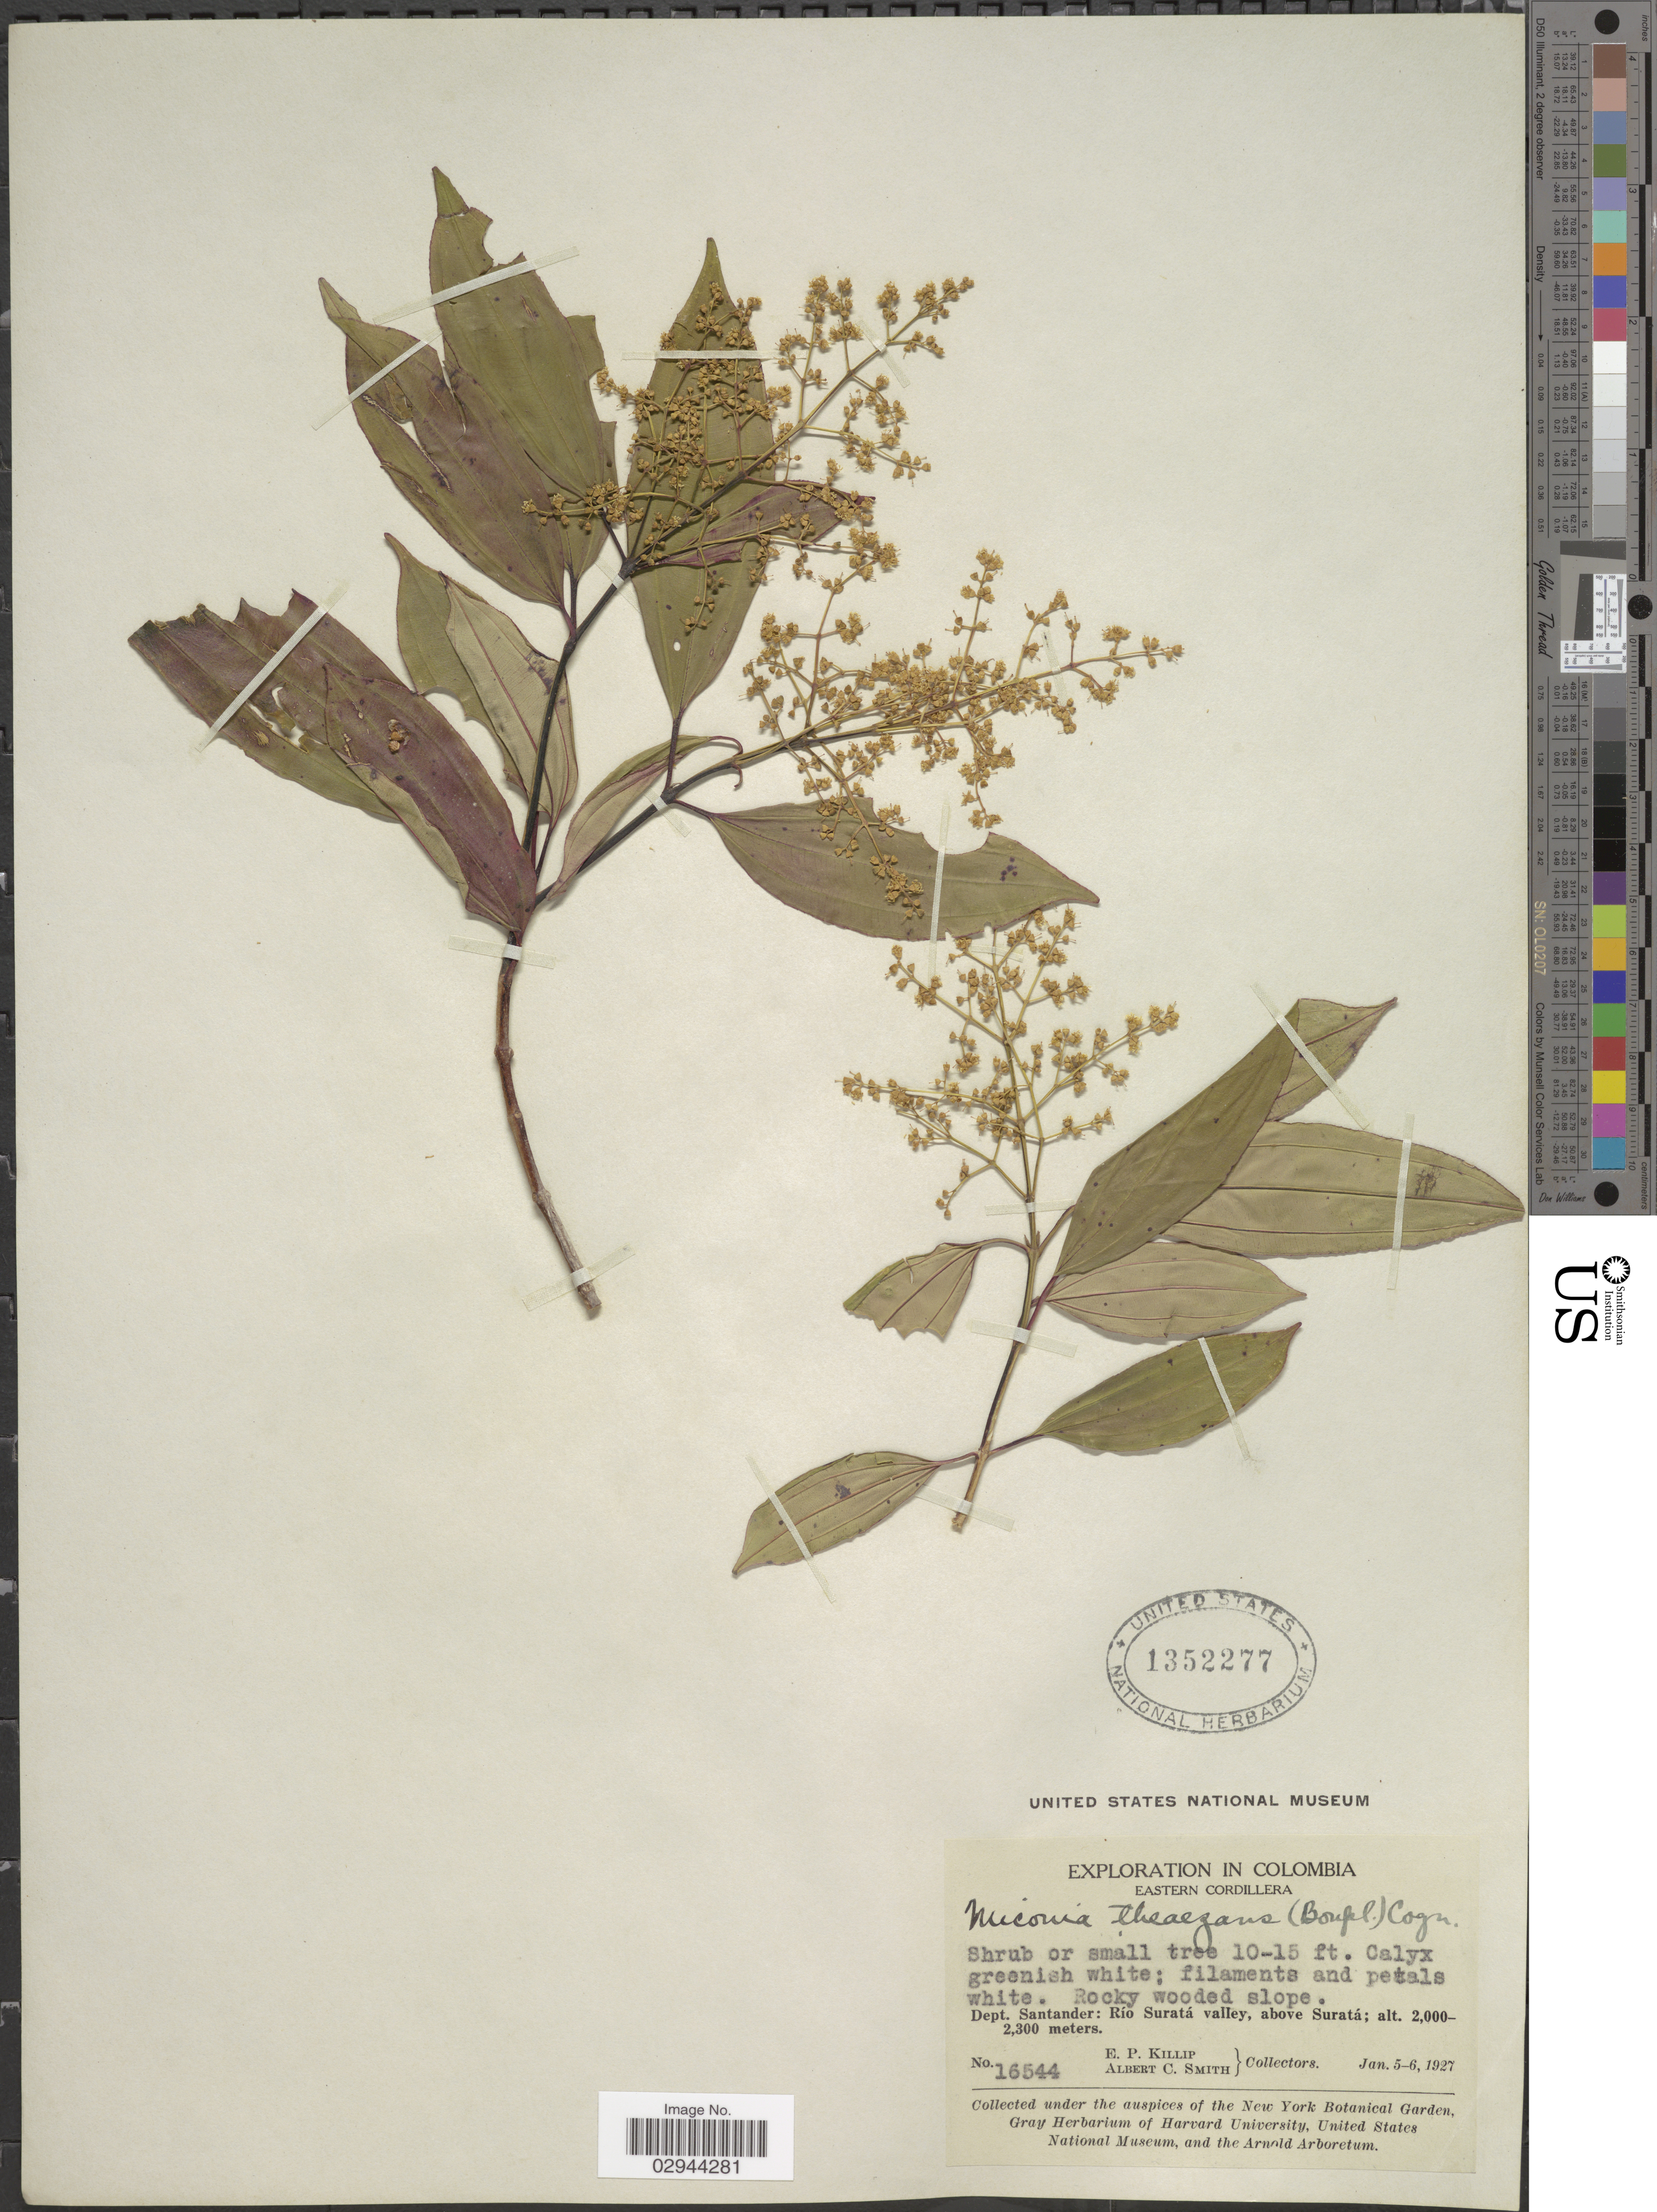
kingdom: Plantae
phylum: Tracheophyta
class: Magnoliopsida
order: Myrtales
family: Melastomataceae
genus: Miconia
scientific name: Miconia theizans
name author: (Bonpl.) Cogn.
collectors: E. P. Killip & A. C. Smith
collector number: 16544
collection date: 1927-01-05/1927-01-06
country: Colombia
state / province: Santander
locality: Eastern Cordillera, Dept. Santander, Río Suratá valley, above Suratá.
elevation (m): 2000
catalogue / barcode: US 1352277